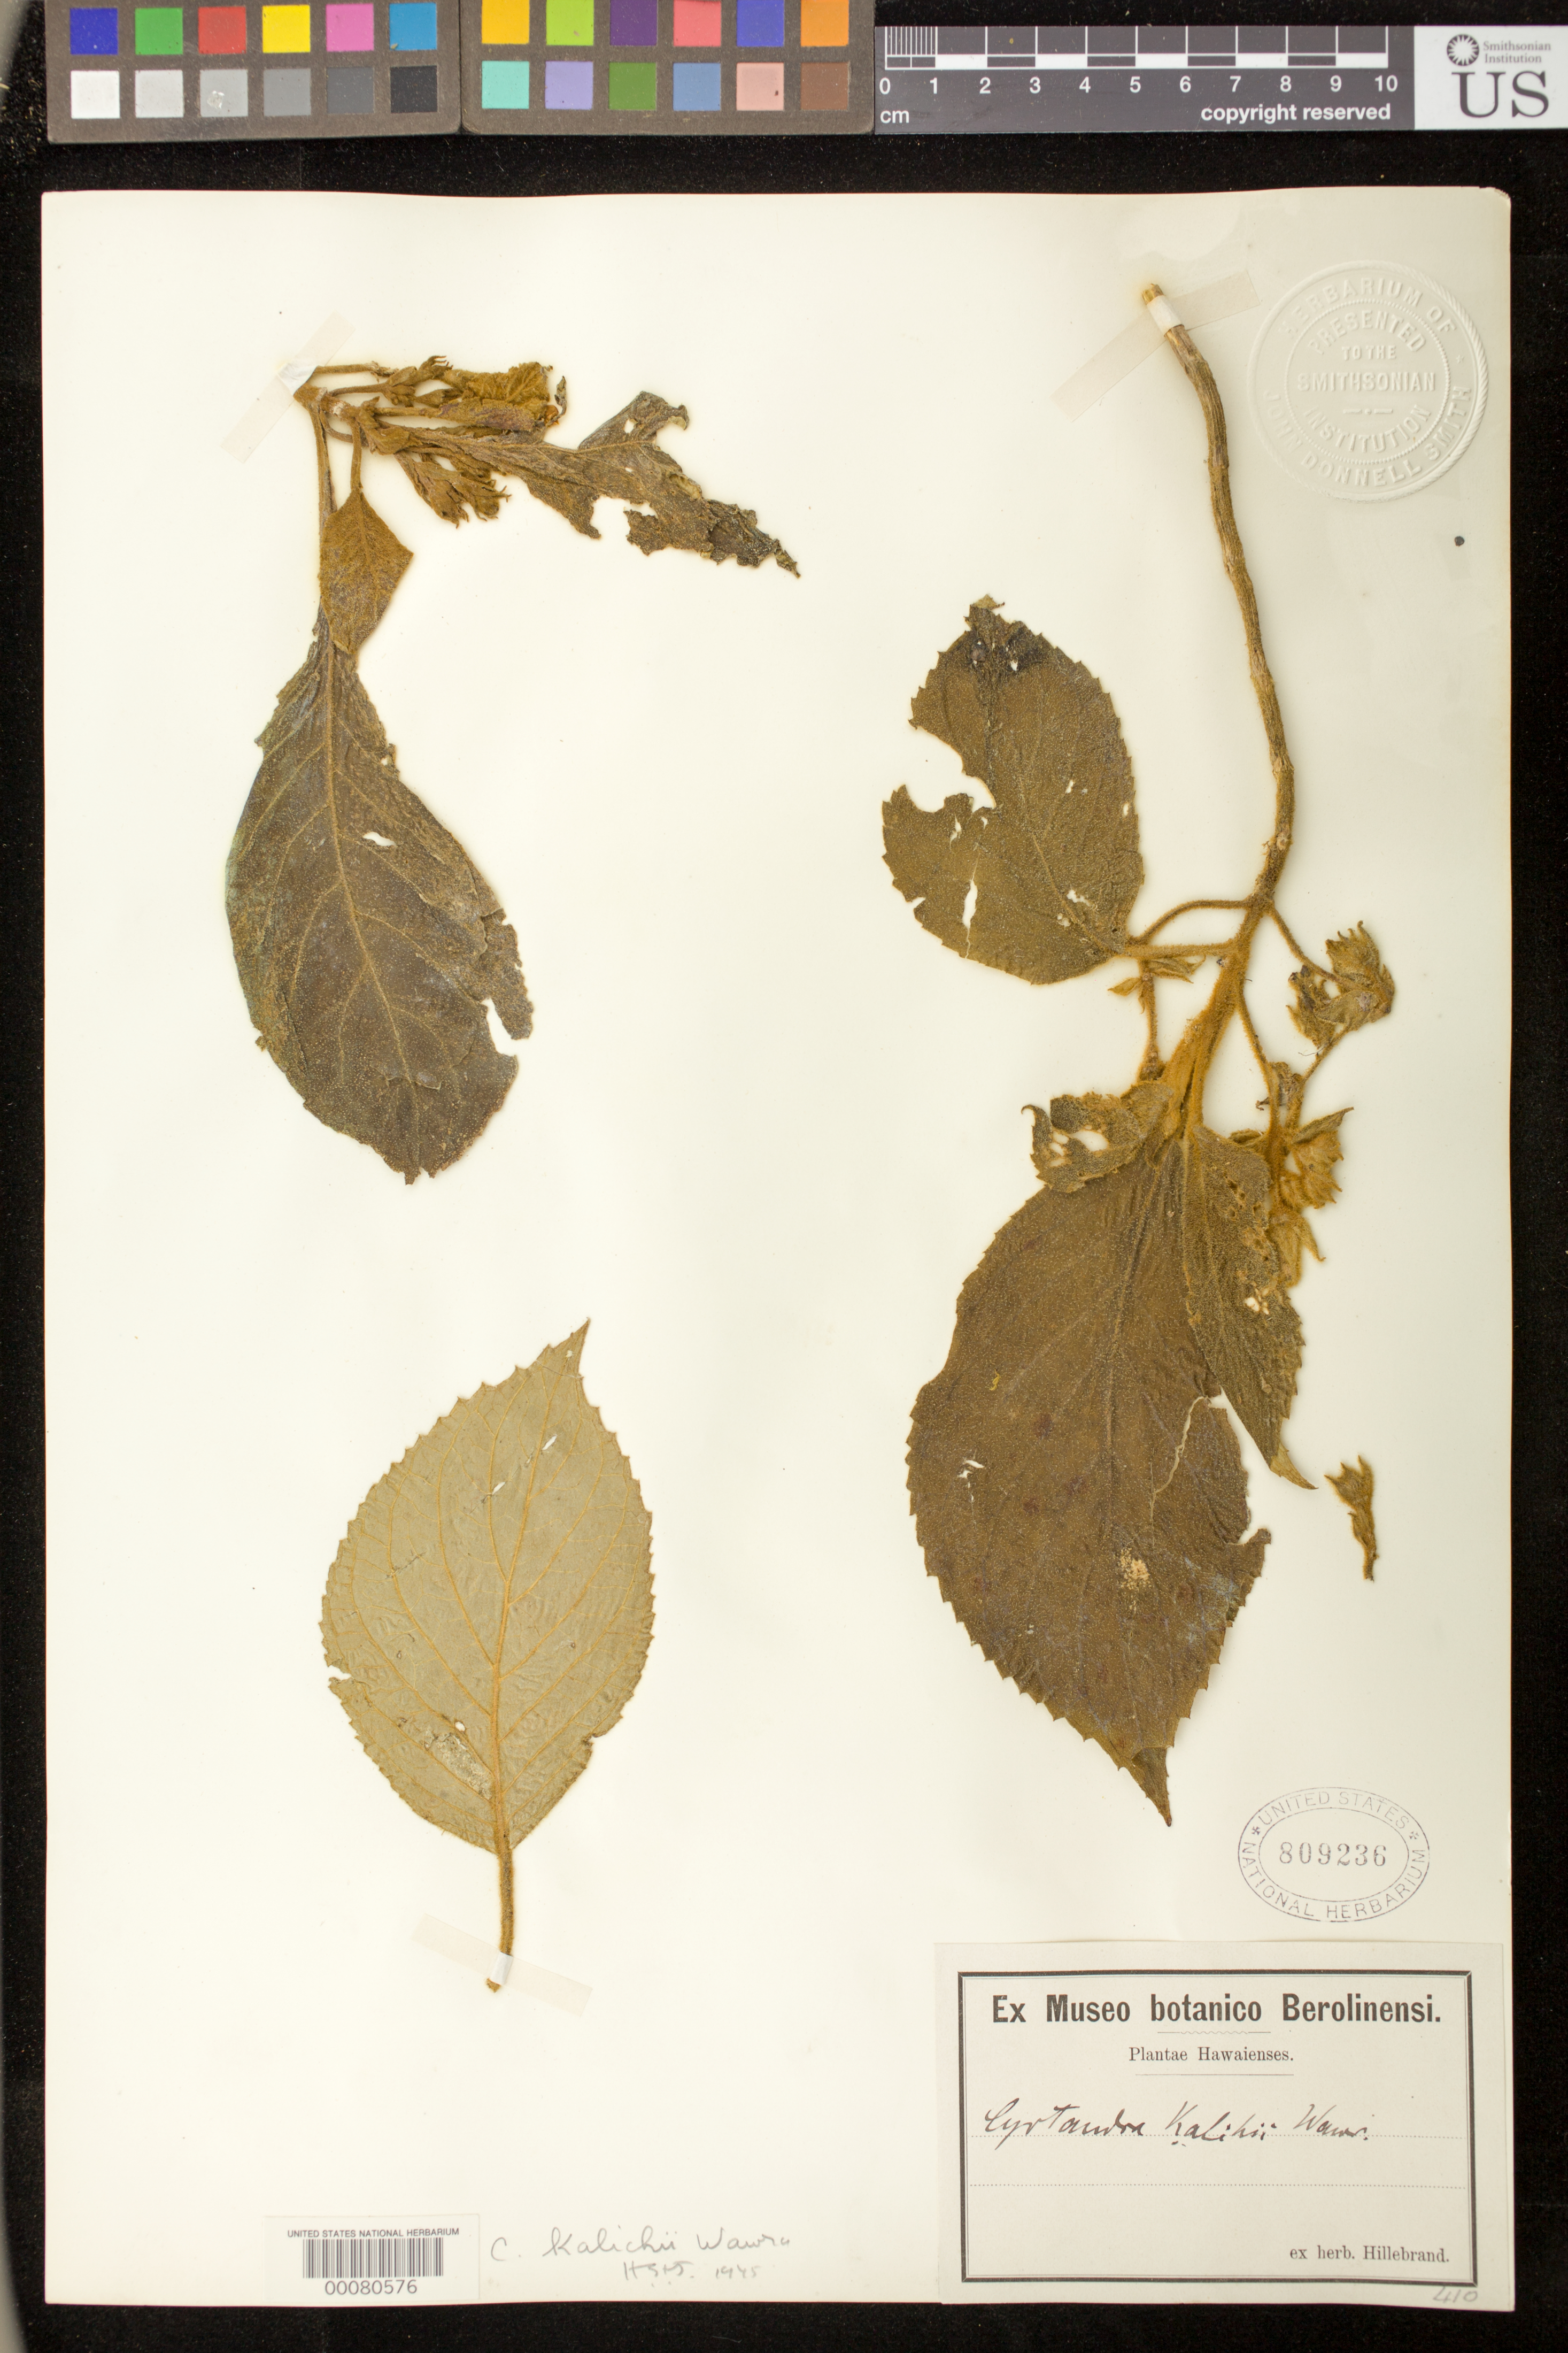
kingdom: Plantae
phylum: Tracheophyta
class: Magnoliopsida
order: Lamiales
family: Gesneriaceae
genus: Cyrtandra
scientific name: Cyrtandra kalichii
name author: Wawra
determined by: St. John, H.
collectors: W. Hillebrand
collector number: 410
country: United States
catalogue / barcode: US 809236